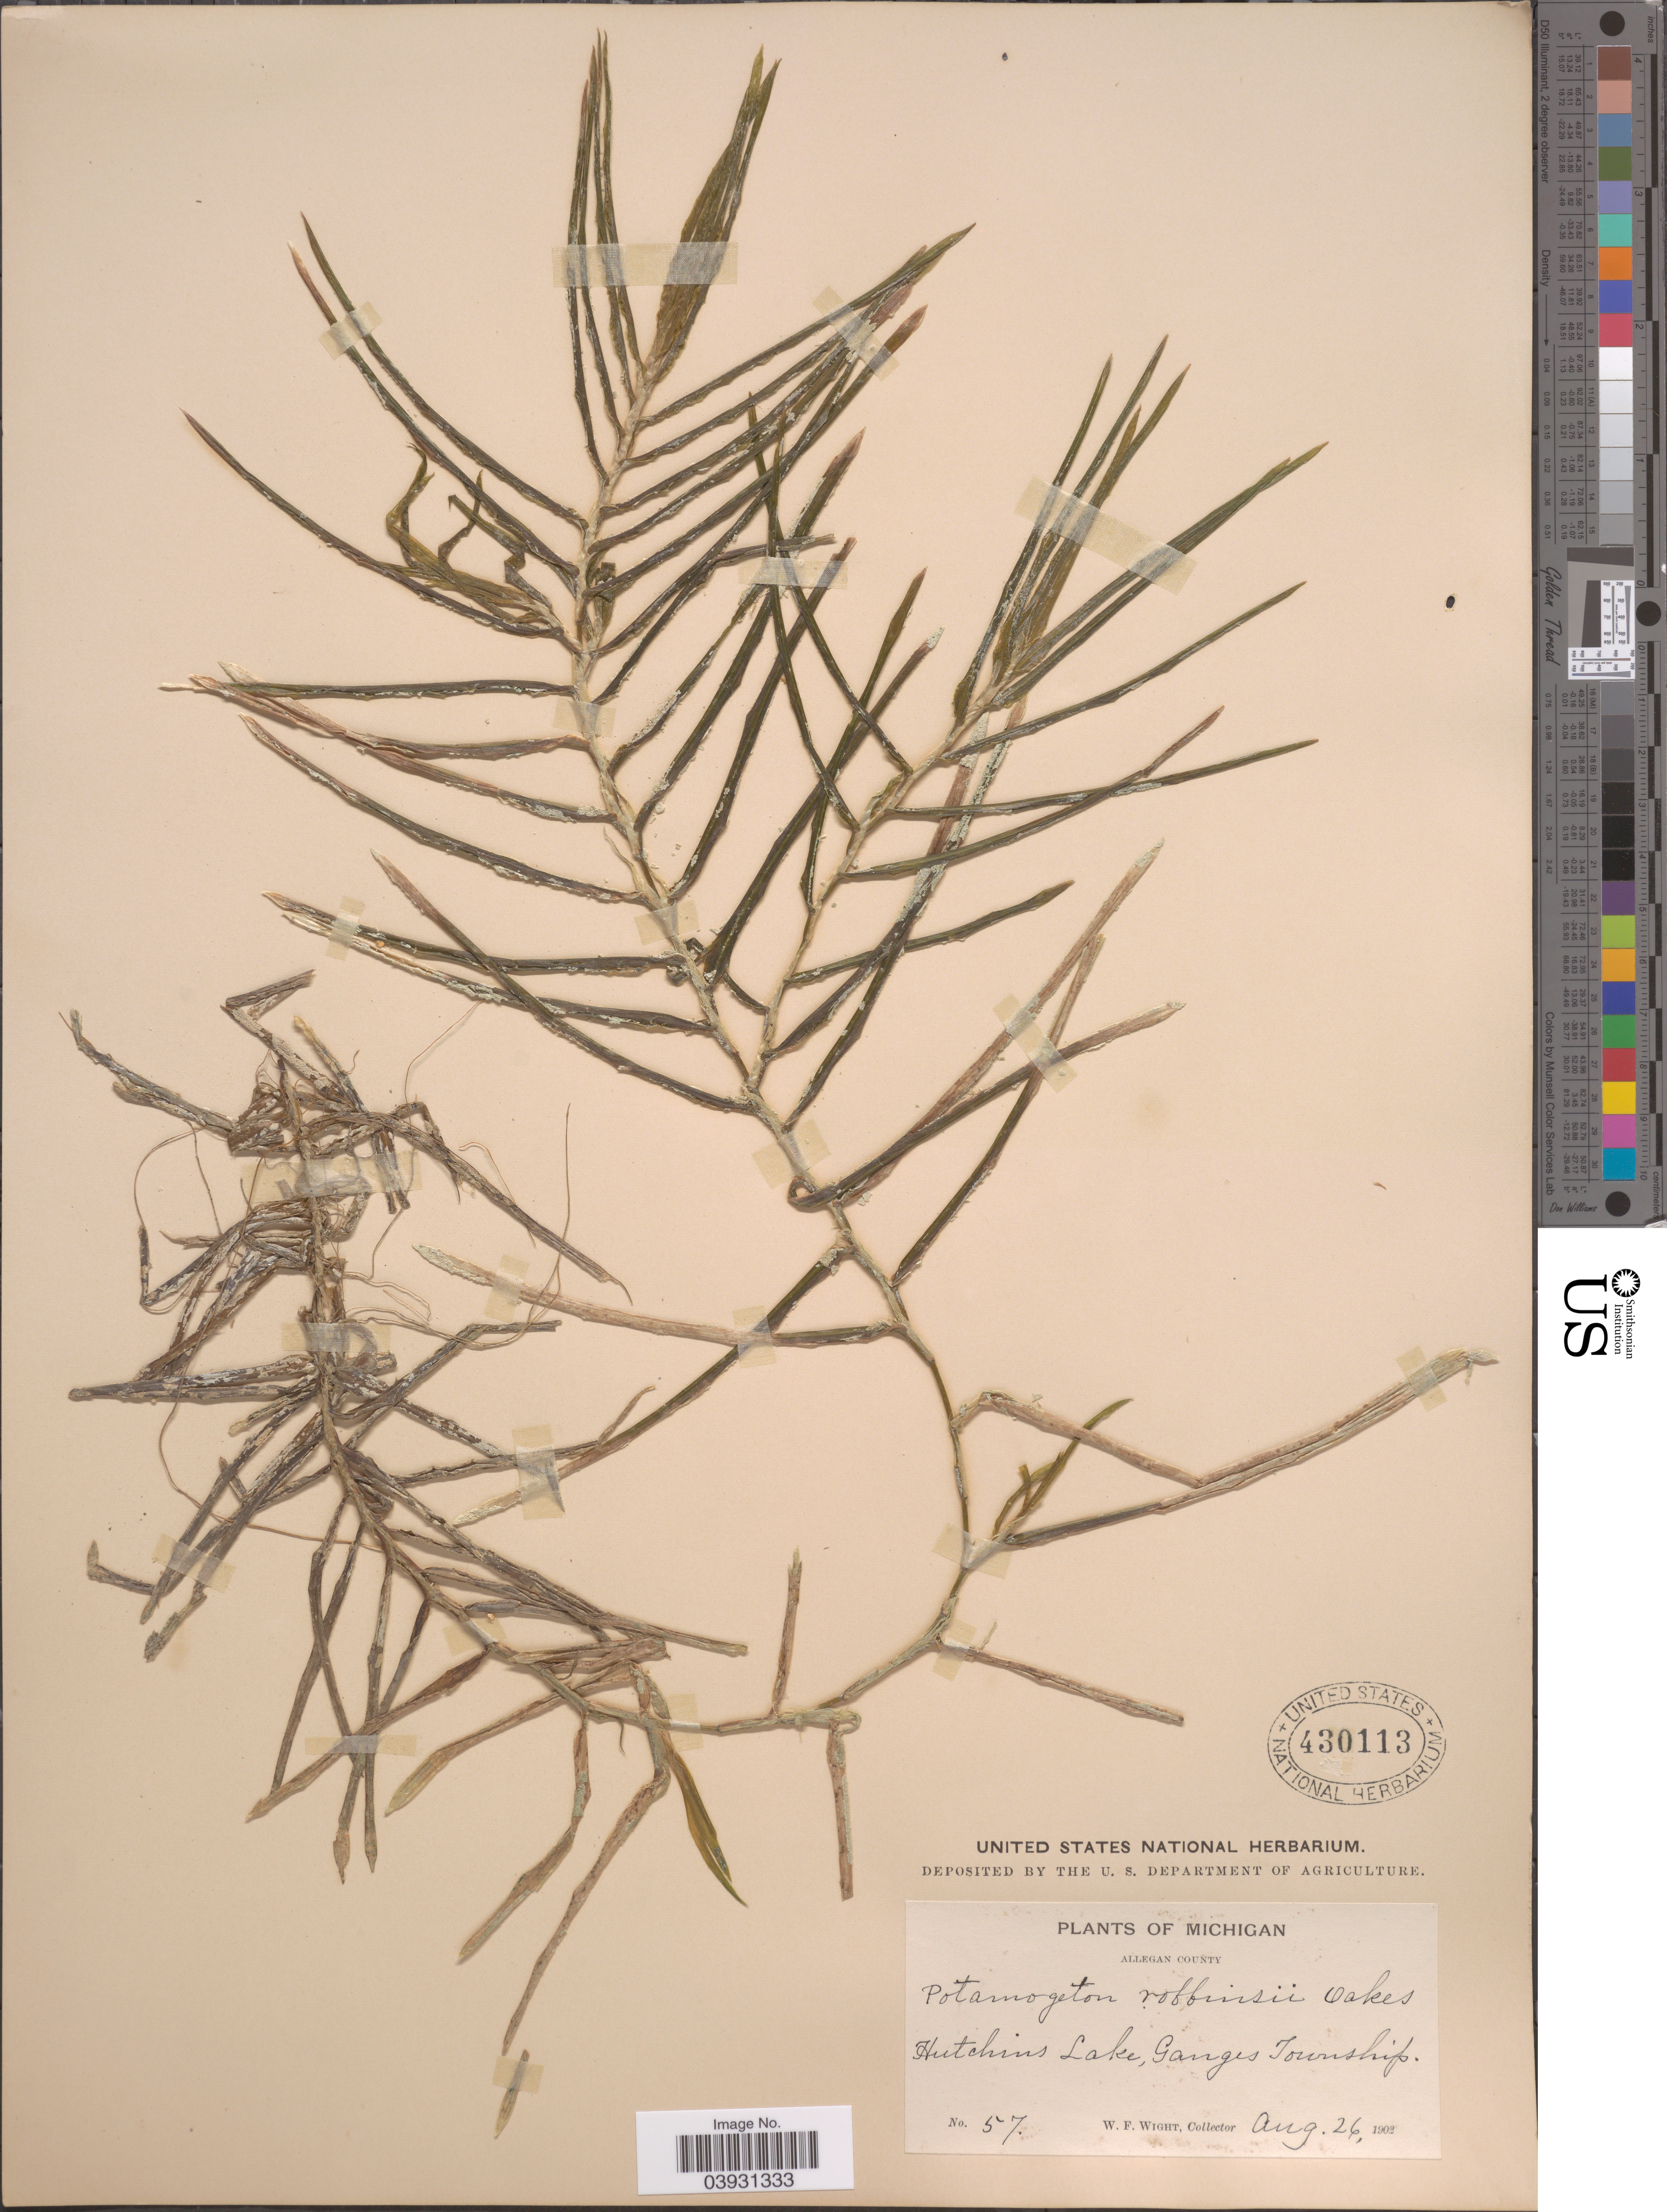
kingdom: Plantae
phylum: Tracheophyta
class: Liliopsida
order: Alismatales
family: Potamogetonaceae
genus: Potamogeton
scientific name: Potamogeton robbinsii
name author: Oakes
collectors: W. Wight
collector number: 57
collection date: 1902-08-26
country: United States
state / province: Michigan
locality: Allegan County. Hutchins Lake, Ganges Township.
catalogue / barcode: US 430113